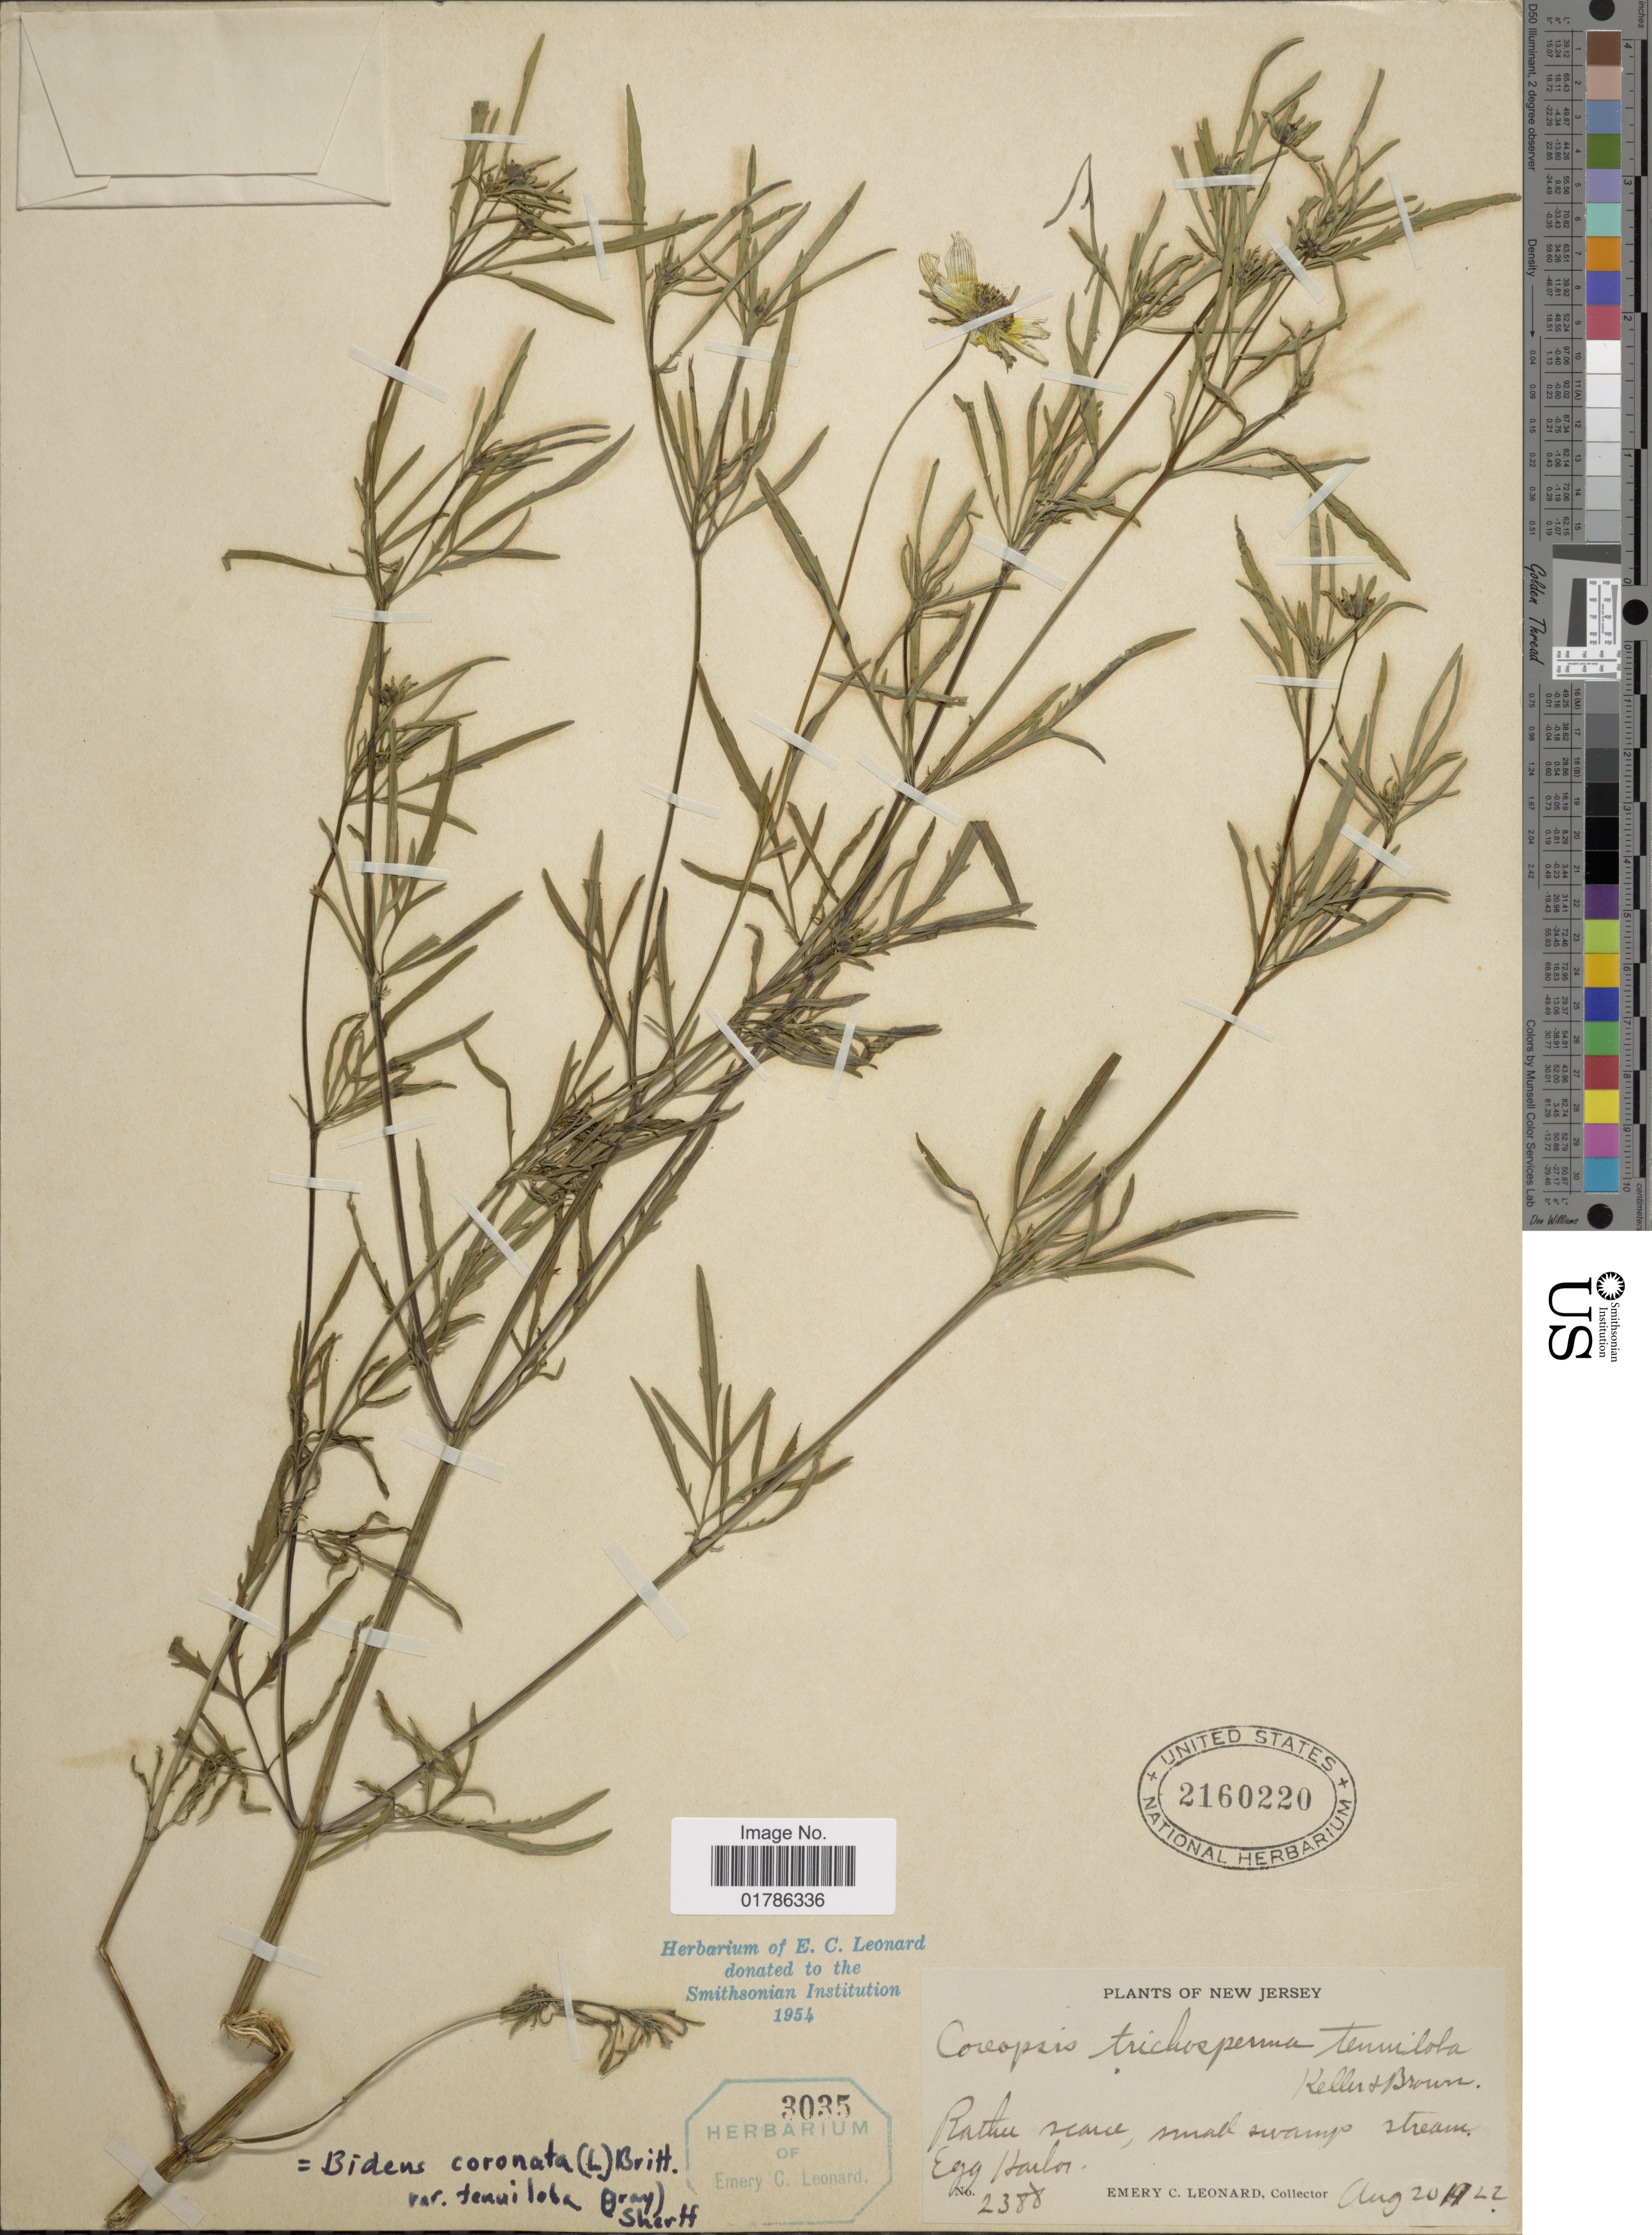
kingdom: Plantae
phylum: Tracheophyta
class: Magnoliopsida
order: Asterales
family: Asteraceae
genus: Bidens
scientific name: Bidens coronata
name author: (L.) Britton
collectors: E. C. Leonard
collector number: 2388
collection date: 1922-08-20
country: United States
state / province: New Jersey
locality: Rathu hance, small swamp stream Egg Hailor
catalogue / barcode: US 2160220